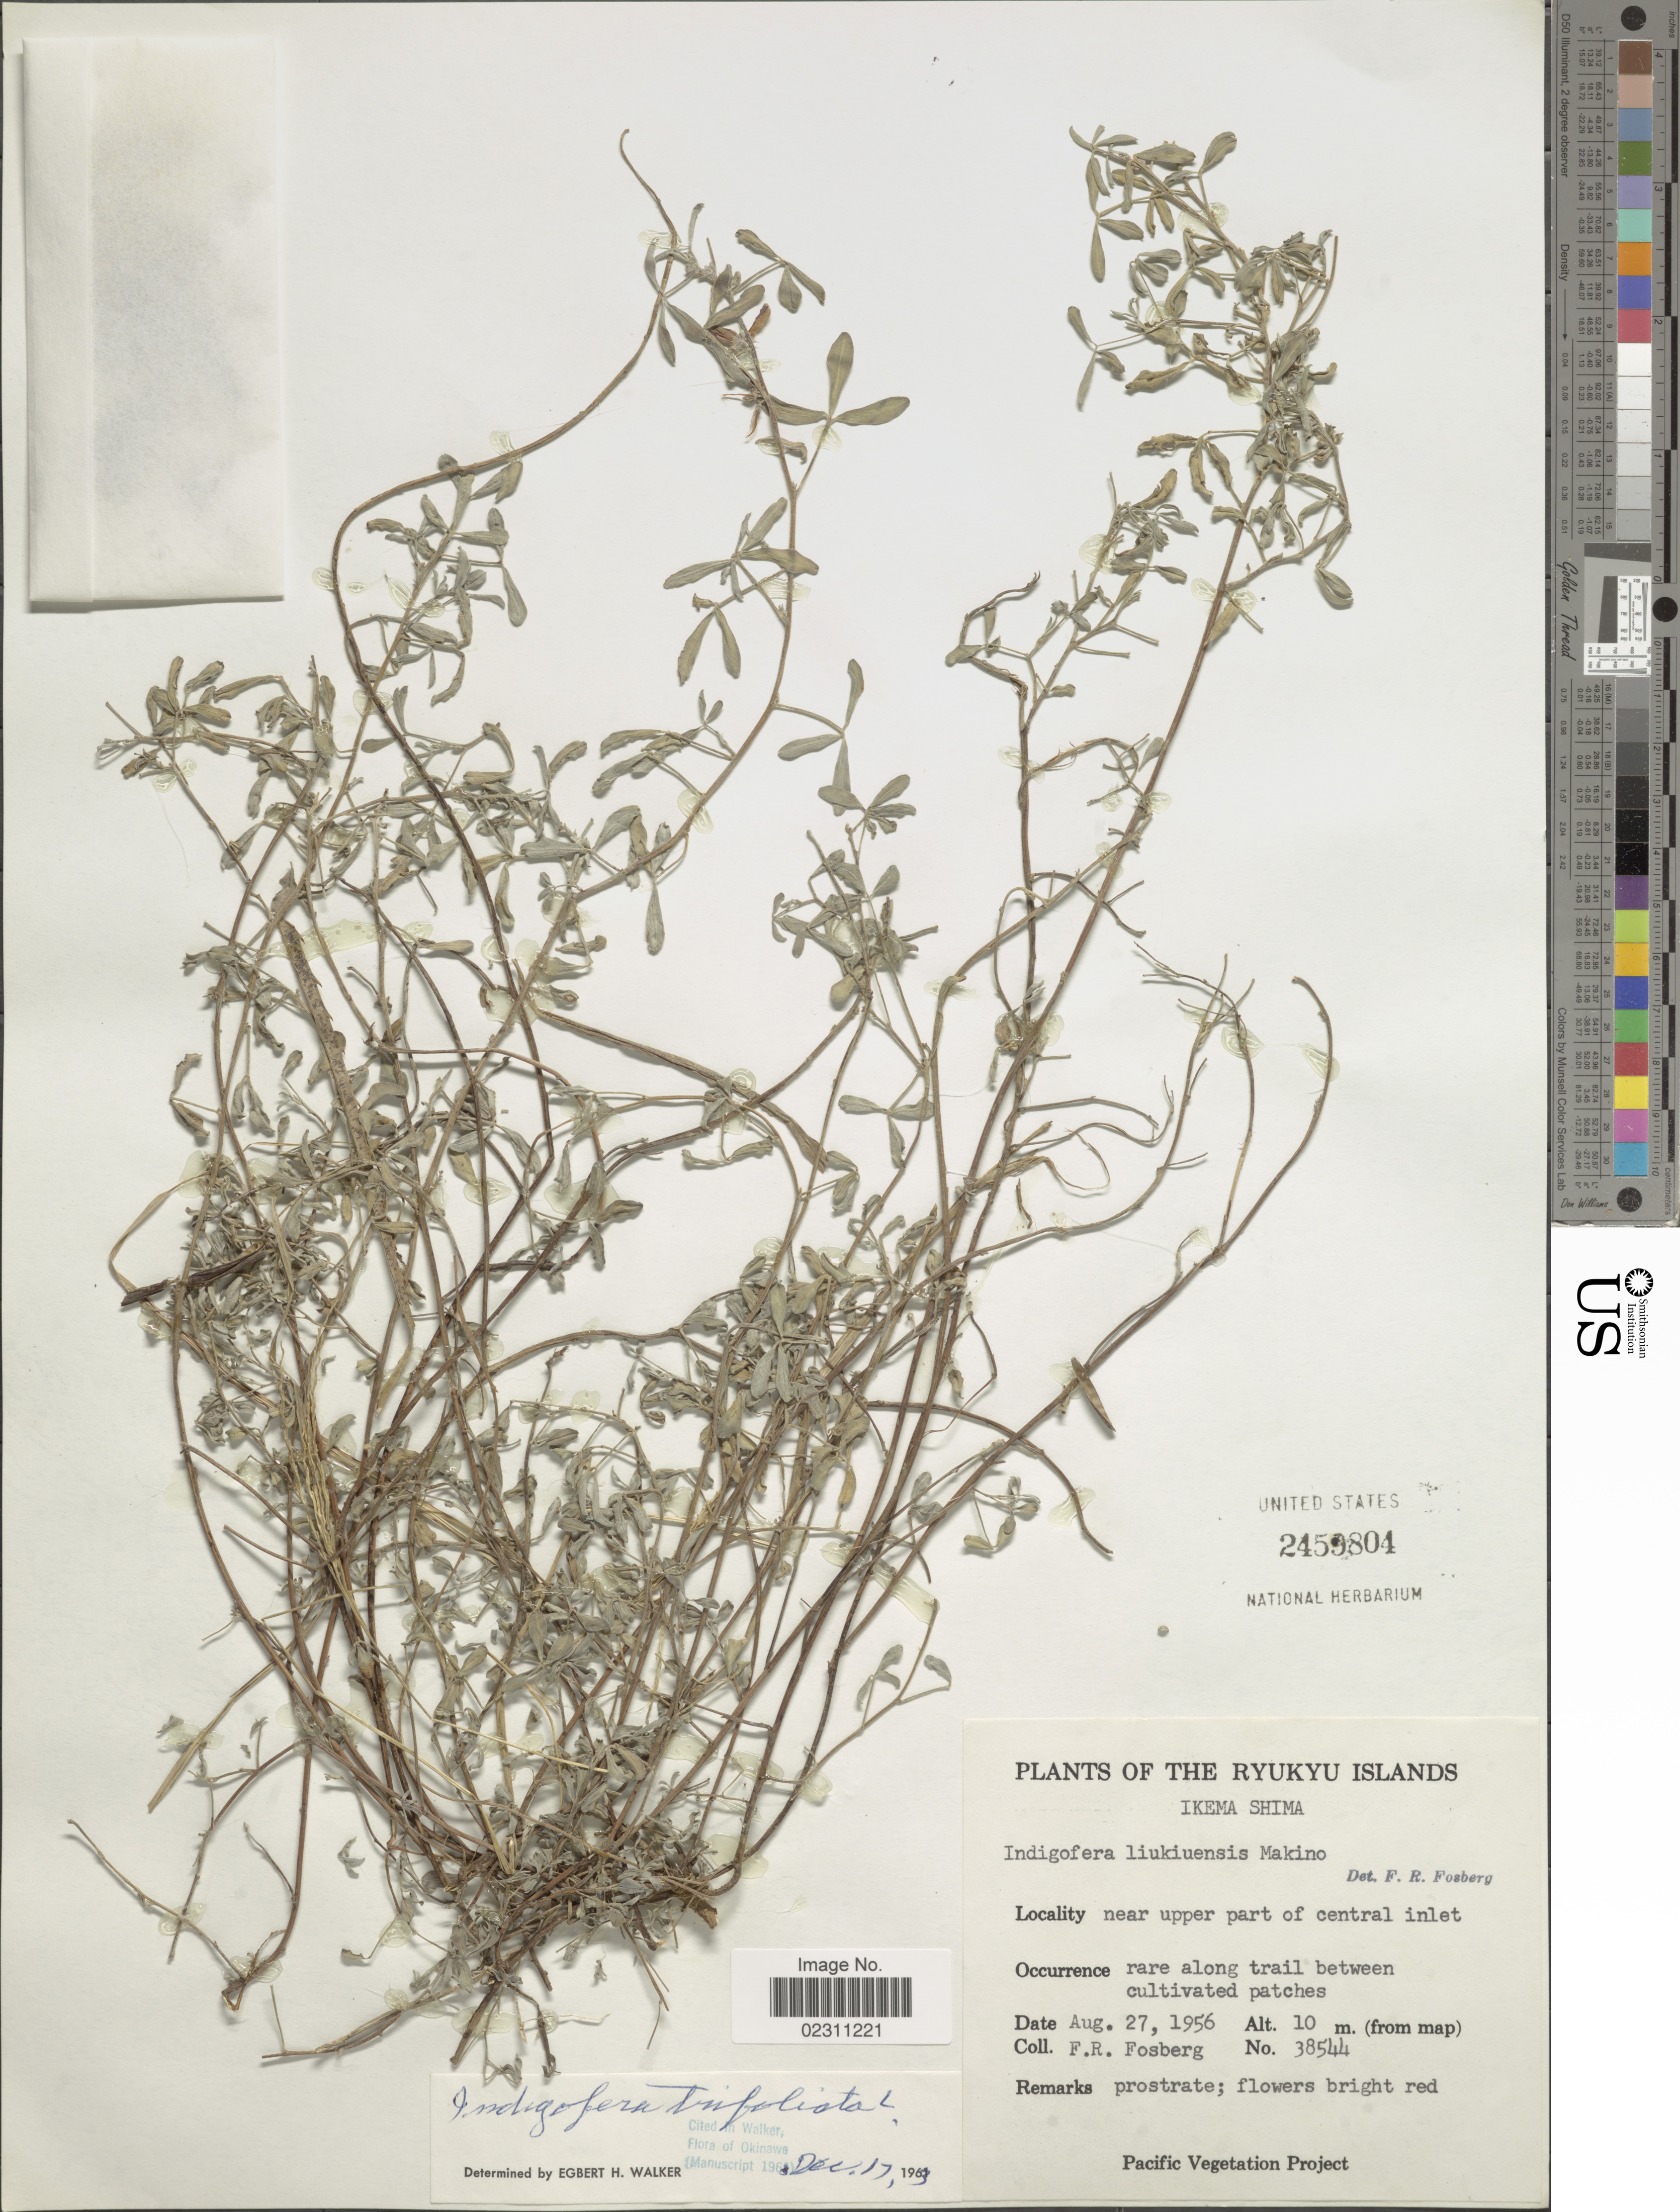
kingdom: Plantae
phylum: Tracheophyta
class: Magnoliopsida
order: Fabales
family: Fabaceae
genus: Indigofera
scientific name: Indigofera trifoliata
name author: L.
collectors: F. R. Fosberg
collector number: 38544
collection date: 1956-08-27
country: Japan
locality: Ryukyu Islands. Ikema Shima. Near upper part of central inlet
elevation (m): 10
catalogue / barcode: US 2459804